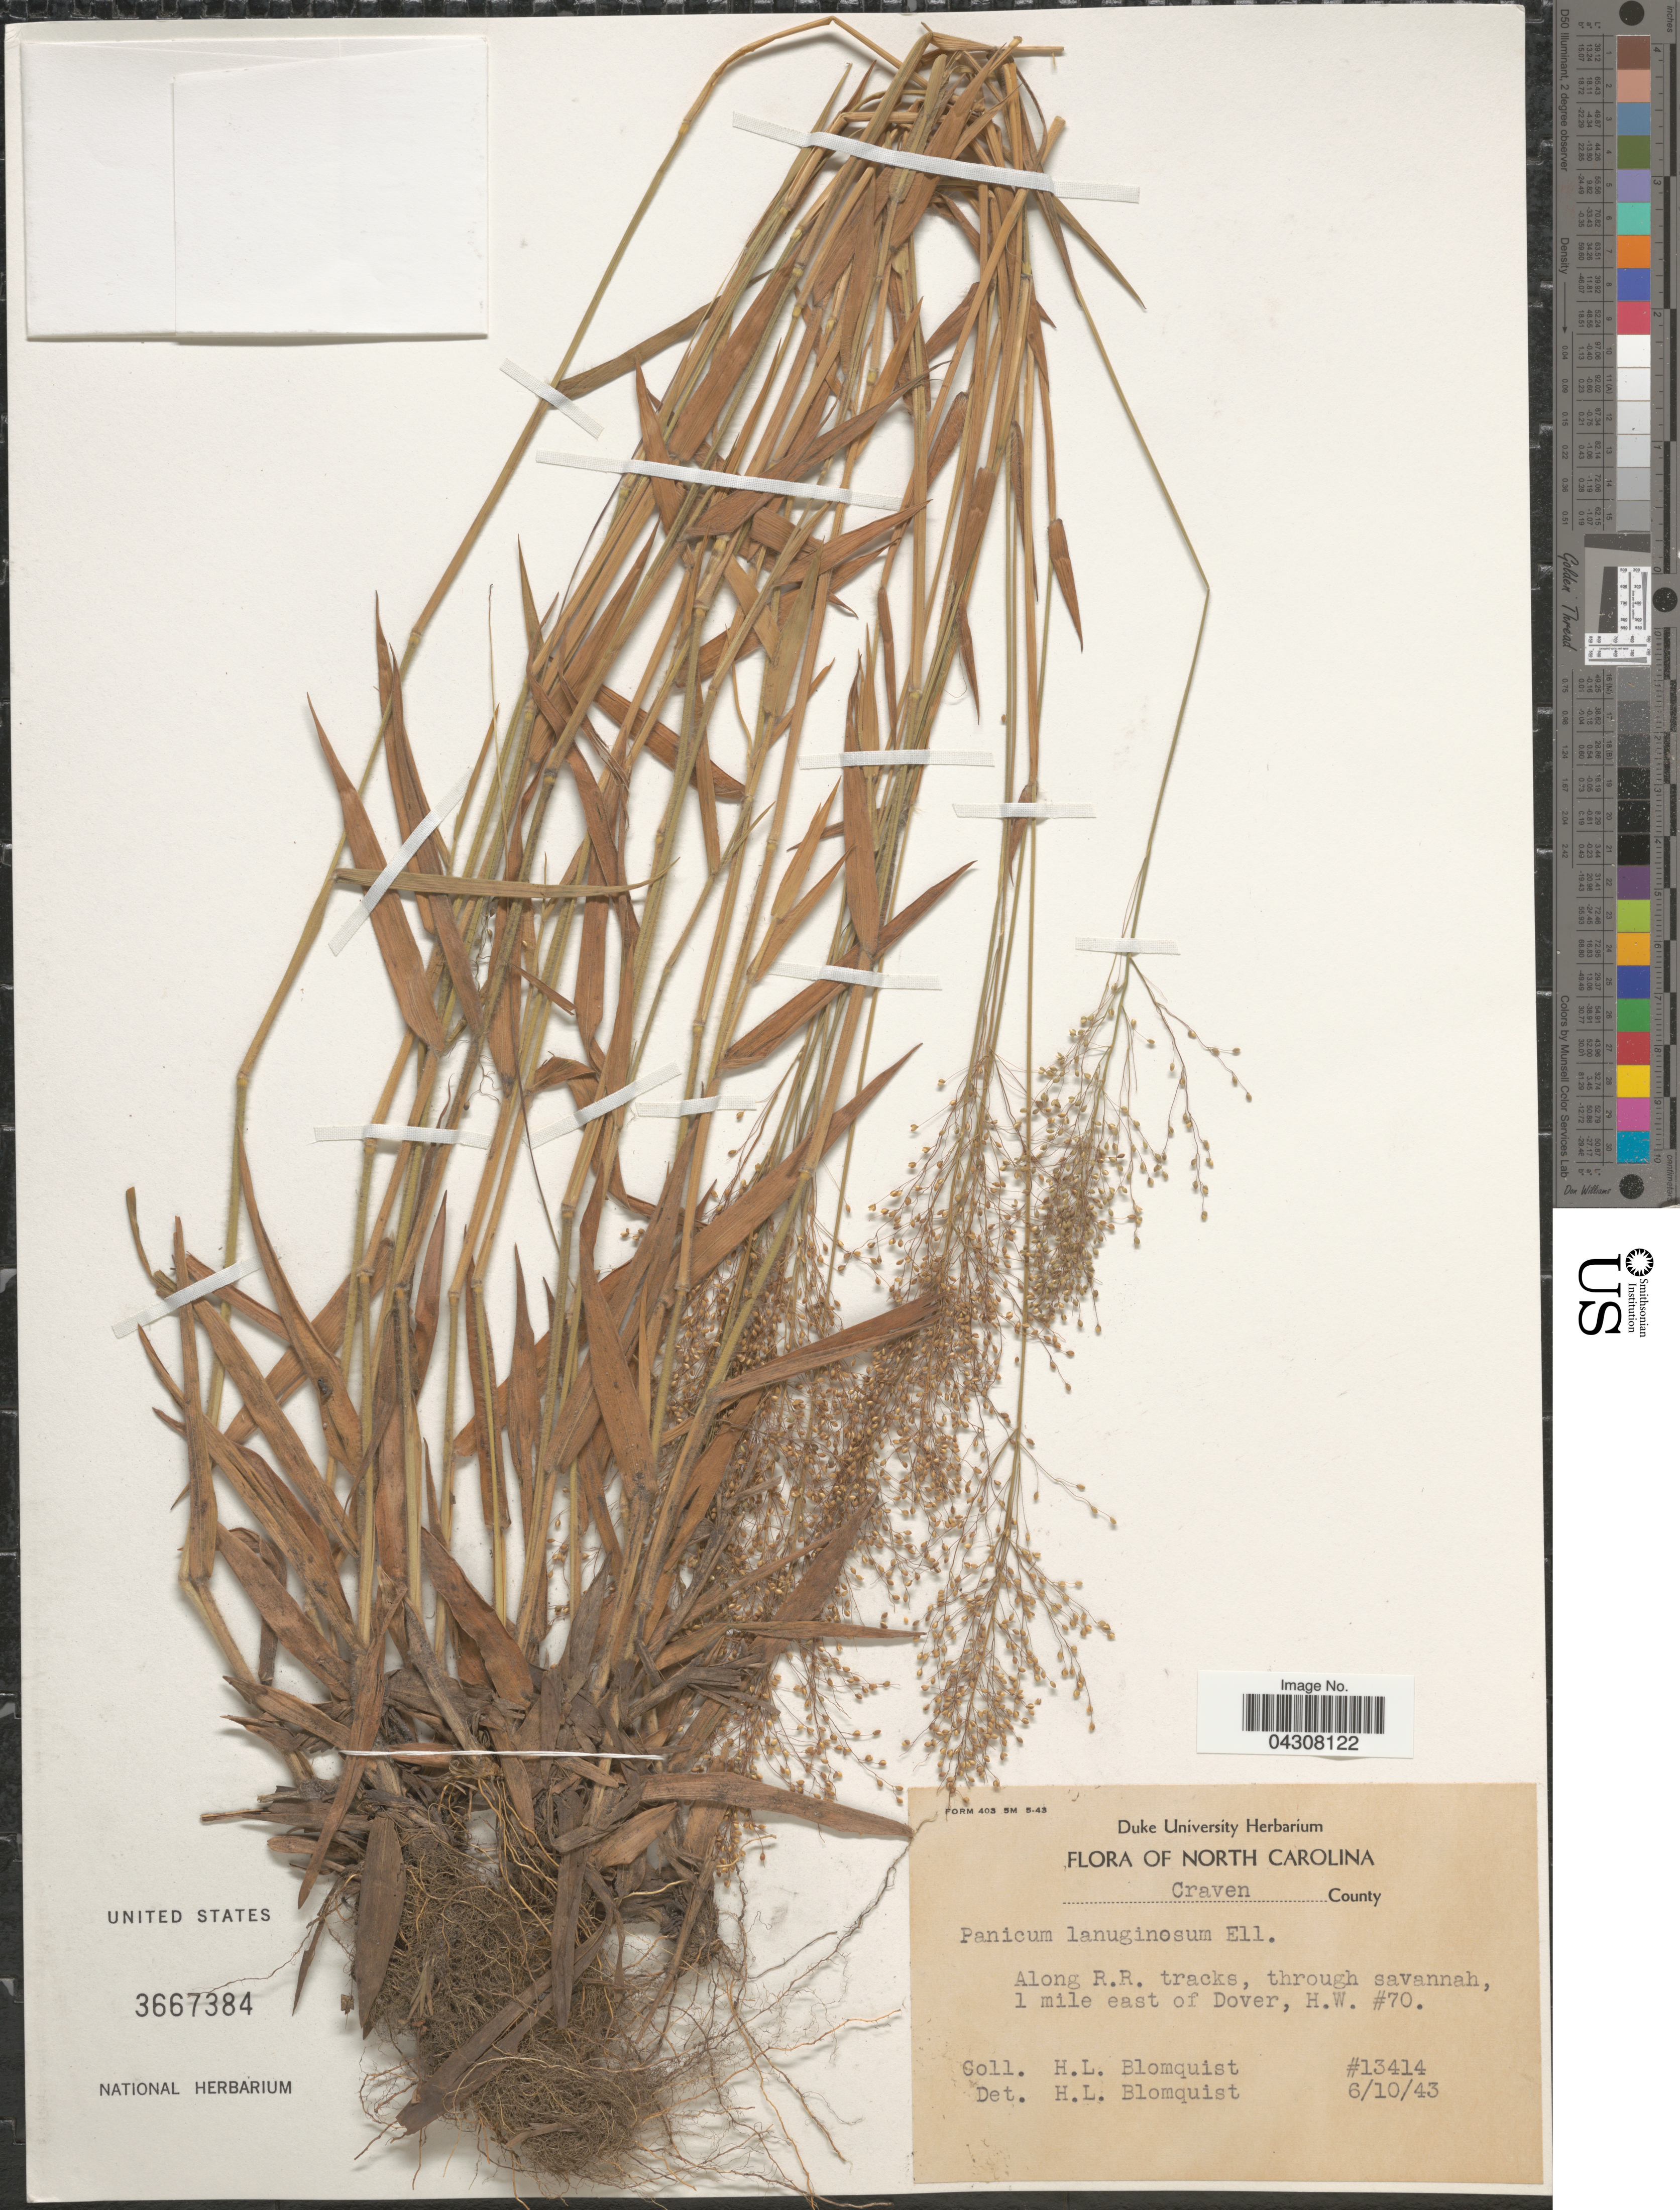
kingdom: Plantae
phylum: Tracheophyta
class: Liliopsida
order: Poales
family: Poaceae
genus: Dichanthelium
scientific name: Dichanthelium acuminatum var. acuminatum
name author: (Sw.) Gould & C.A. Clark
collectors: H. Blomquist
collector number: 13414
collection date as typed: Transcribed d/m/y: 10/6/43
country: United States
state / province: North Carolina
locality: Craven County. Along R.R. tracks, through savannah, 1 miles east of Dover, H.W. #70.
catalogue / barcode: US 3667384